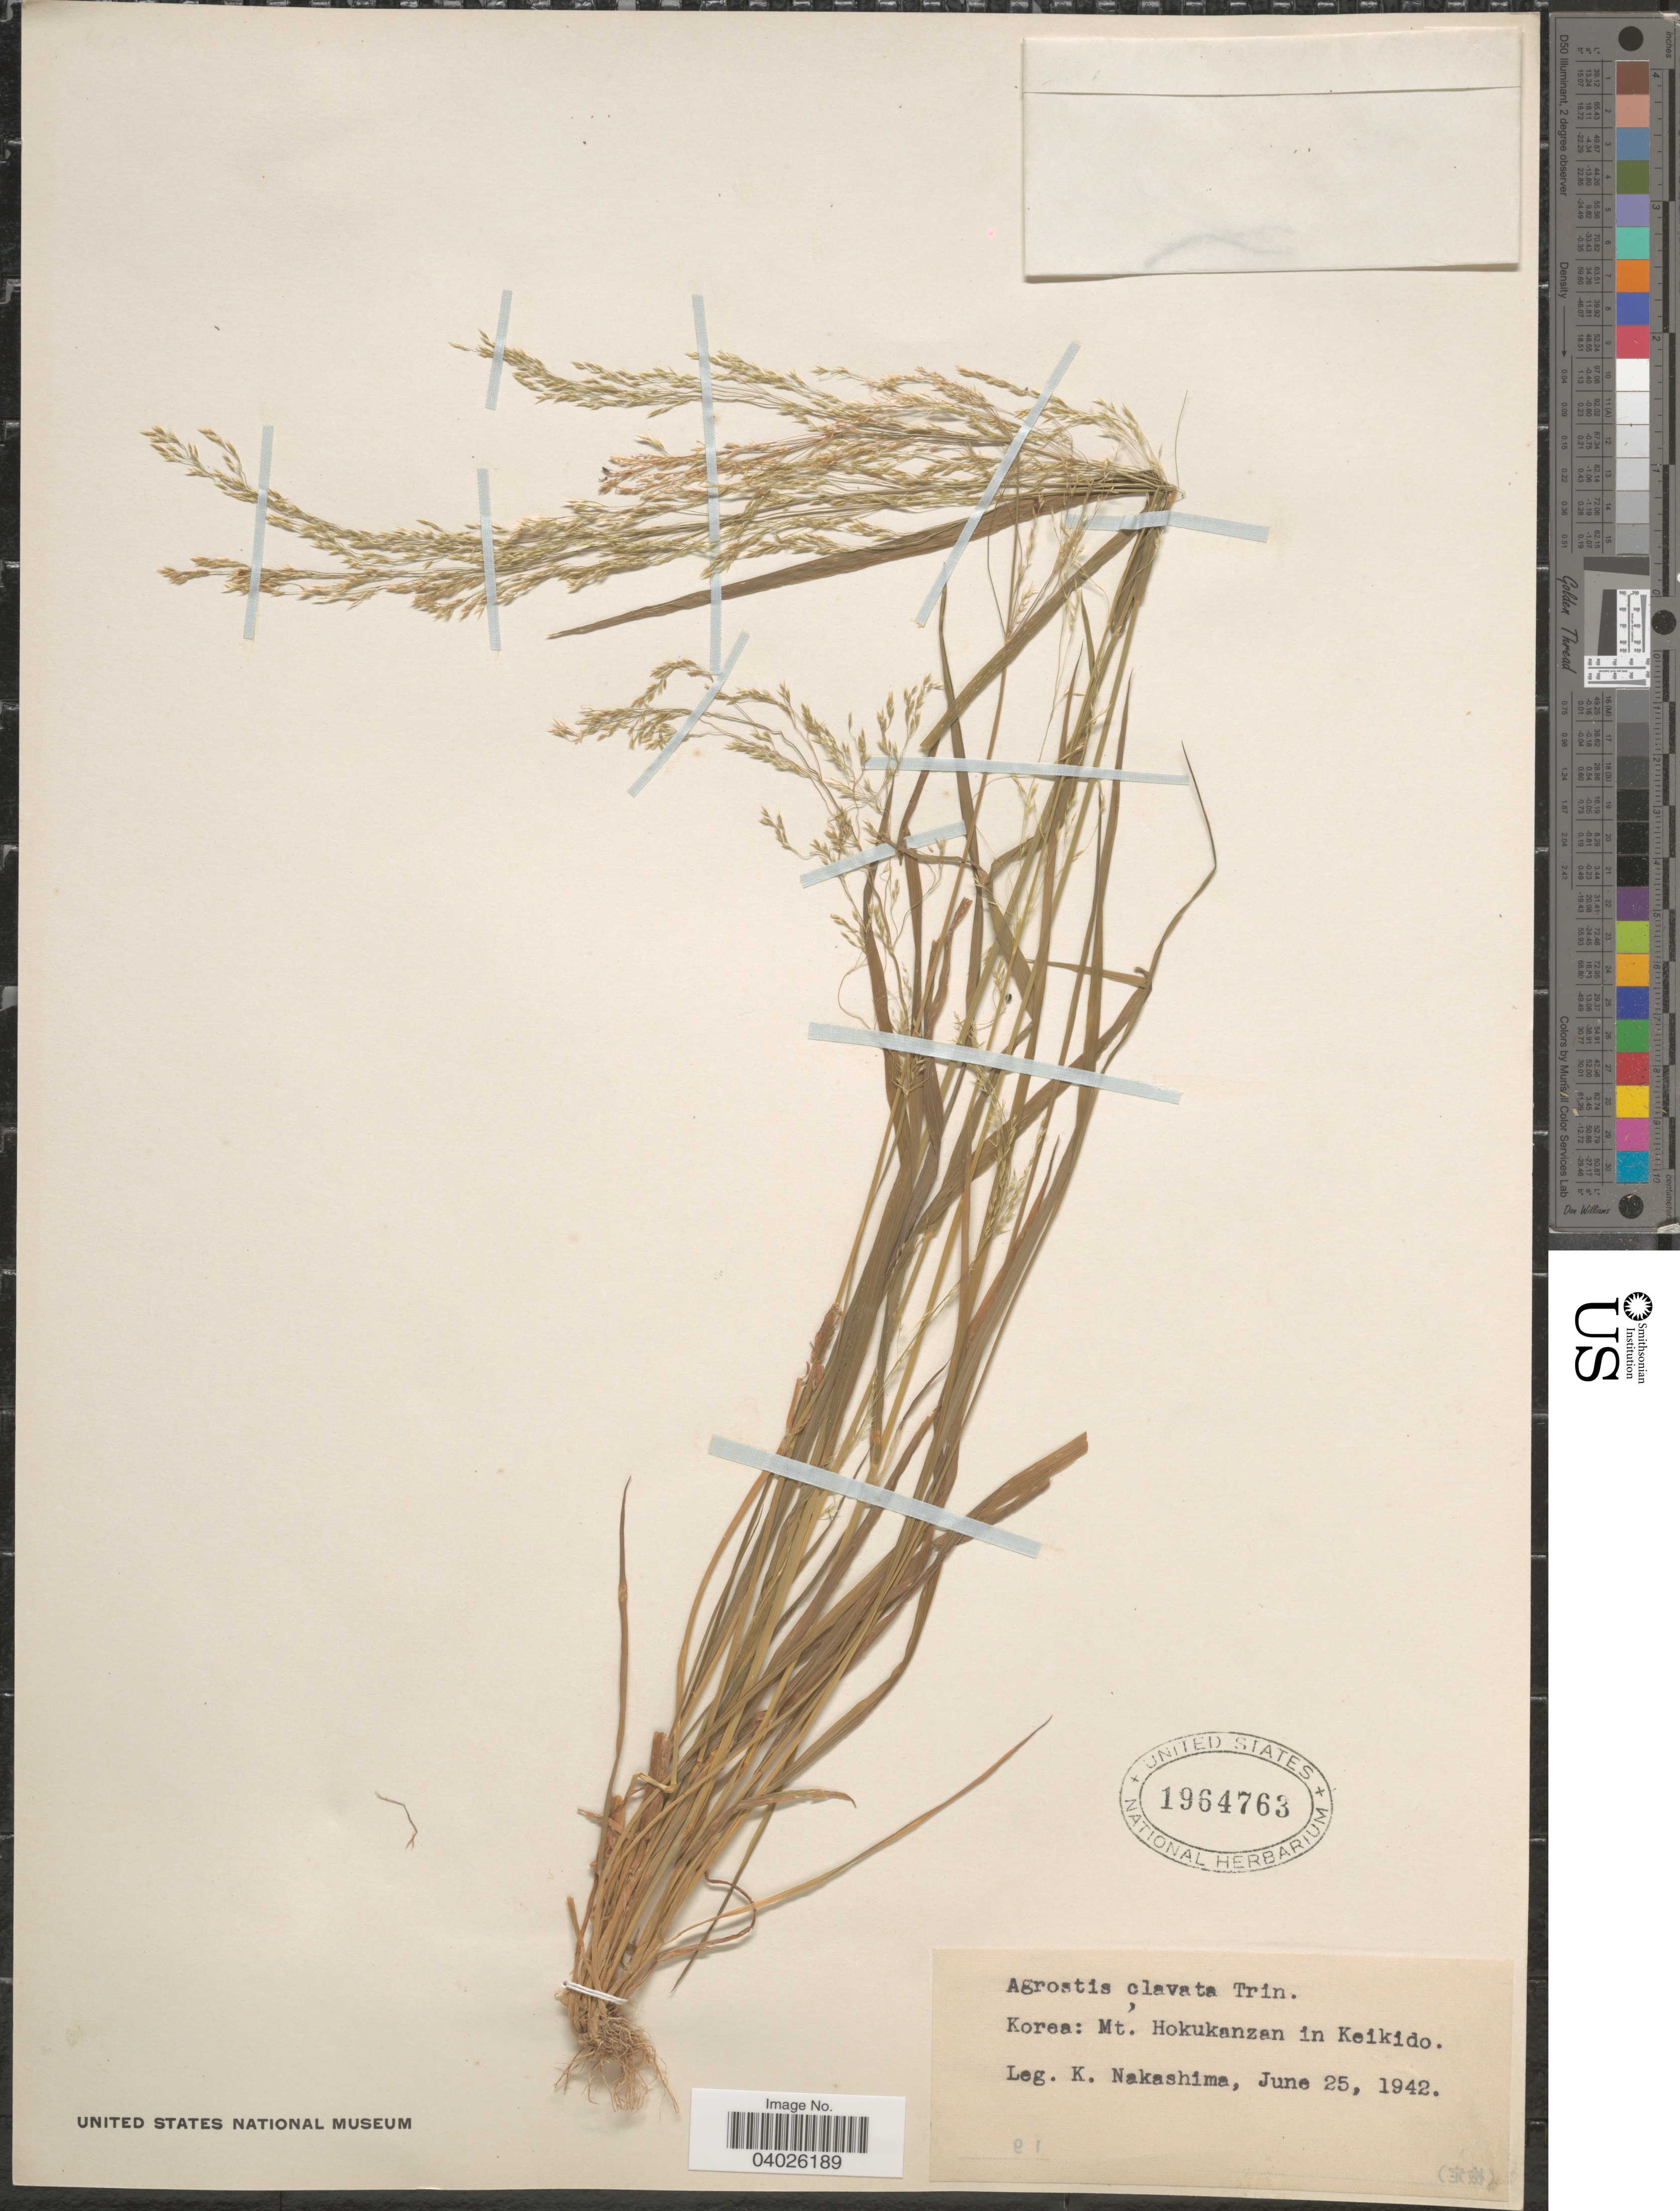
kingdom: Plantae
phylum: Tracheophyta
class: Liliopsida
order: Poales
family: Poaceae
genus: Agrostis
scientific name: Agrostis clavata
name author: Trin.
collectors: K. Nakashima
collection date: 1942-06-25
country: South Korea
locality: Mt. Hokukanzan in Keikido.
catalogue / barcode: US 1964763